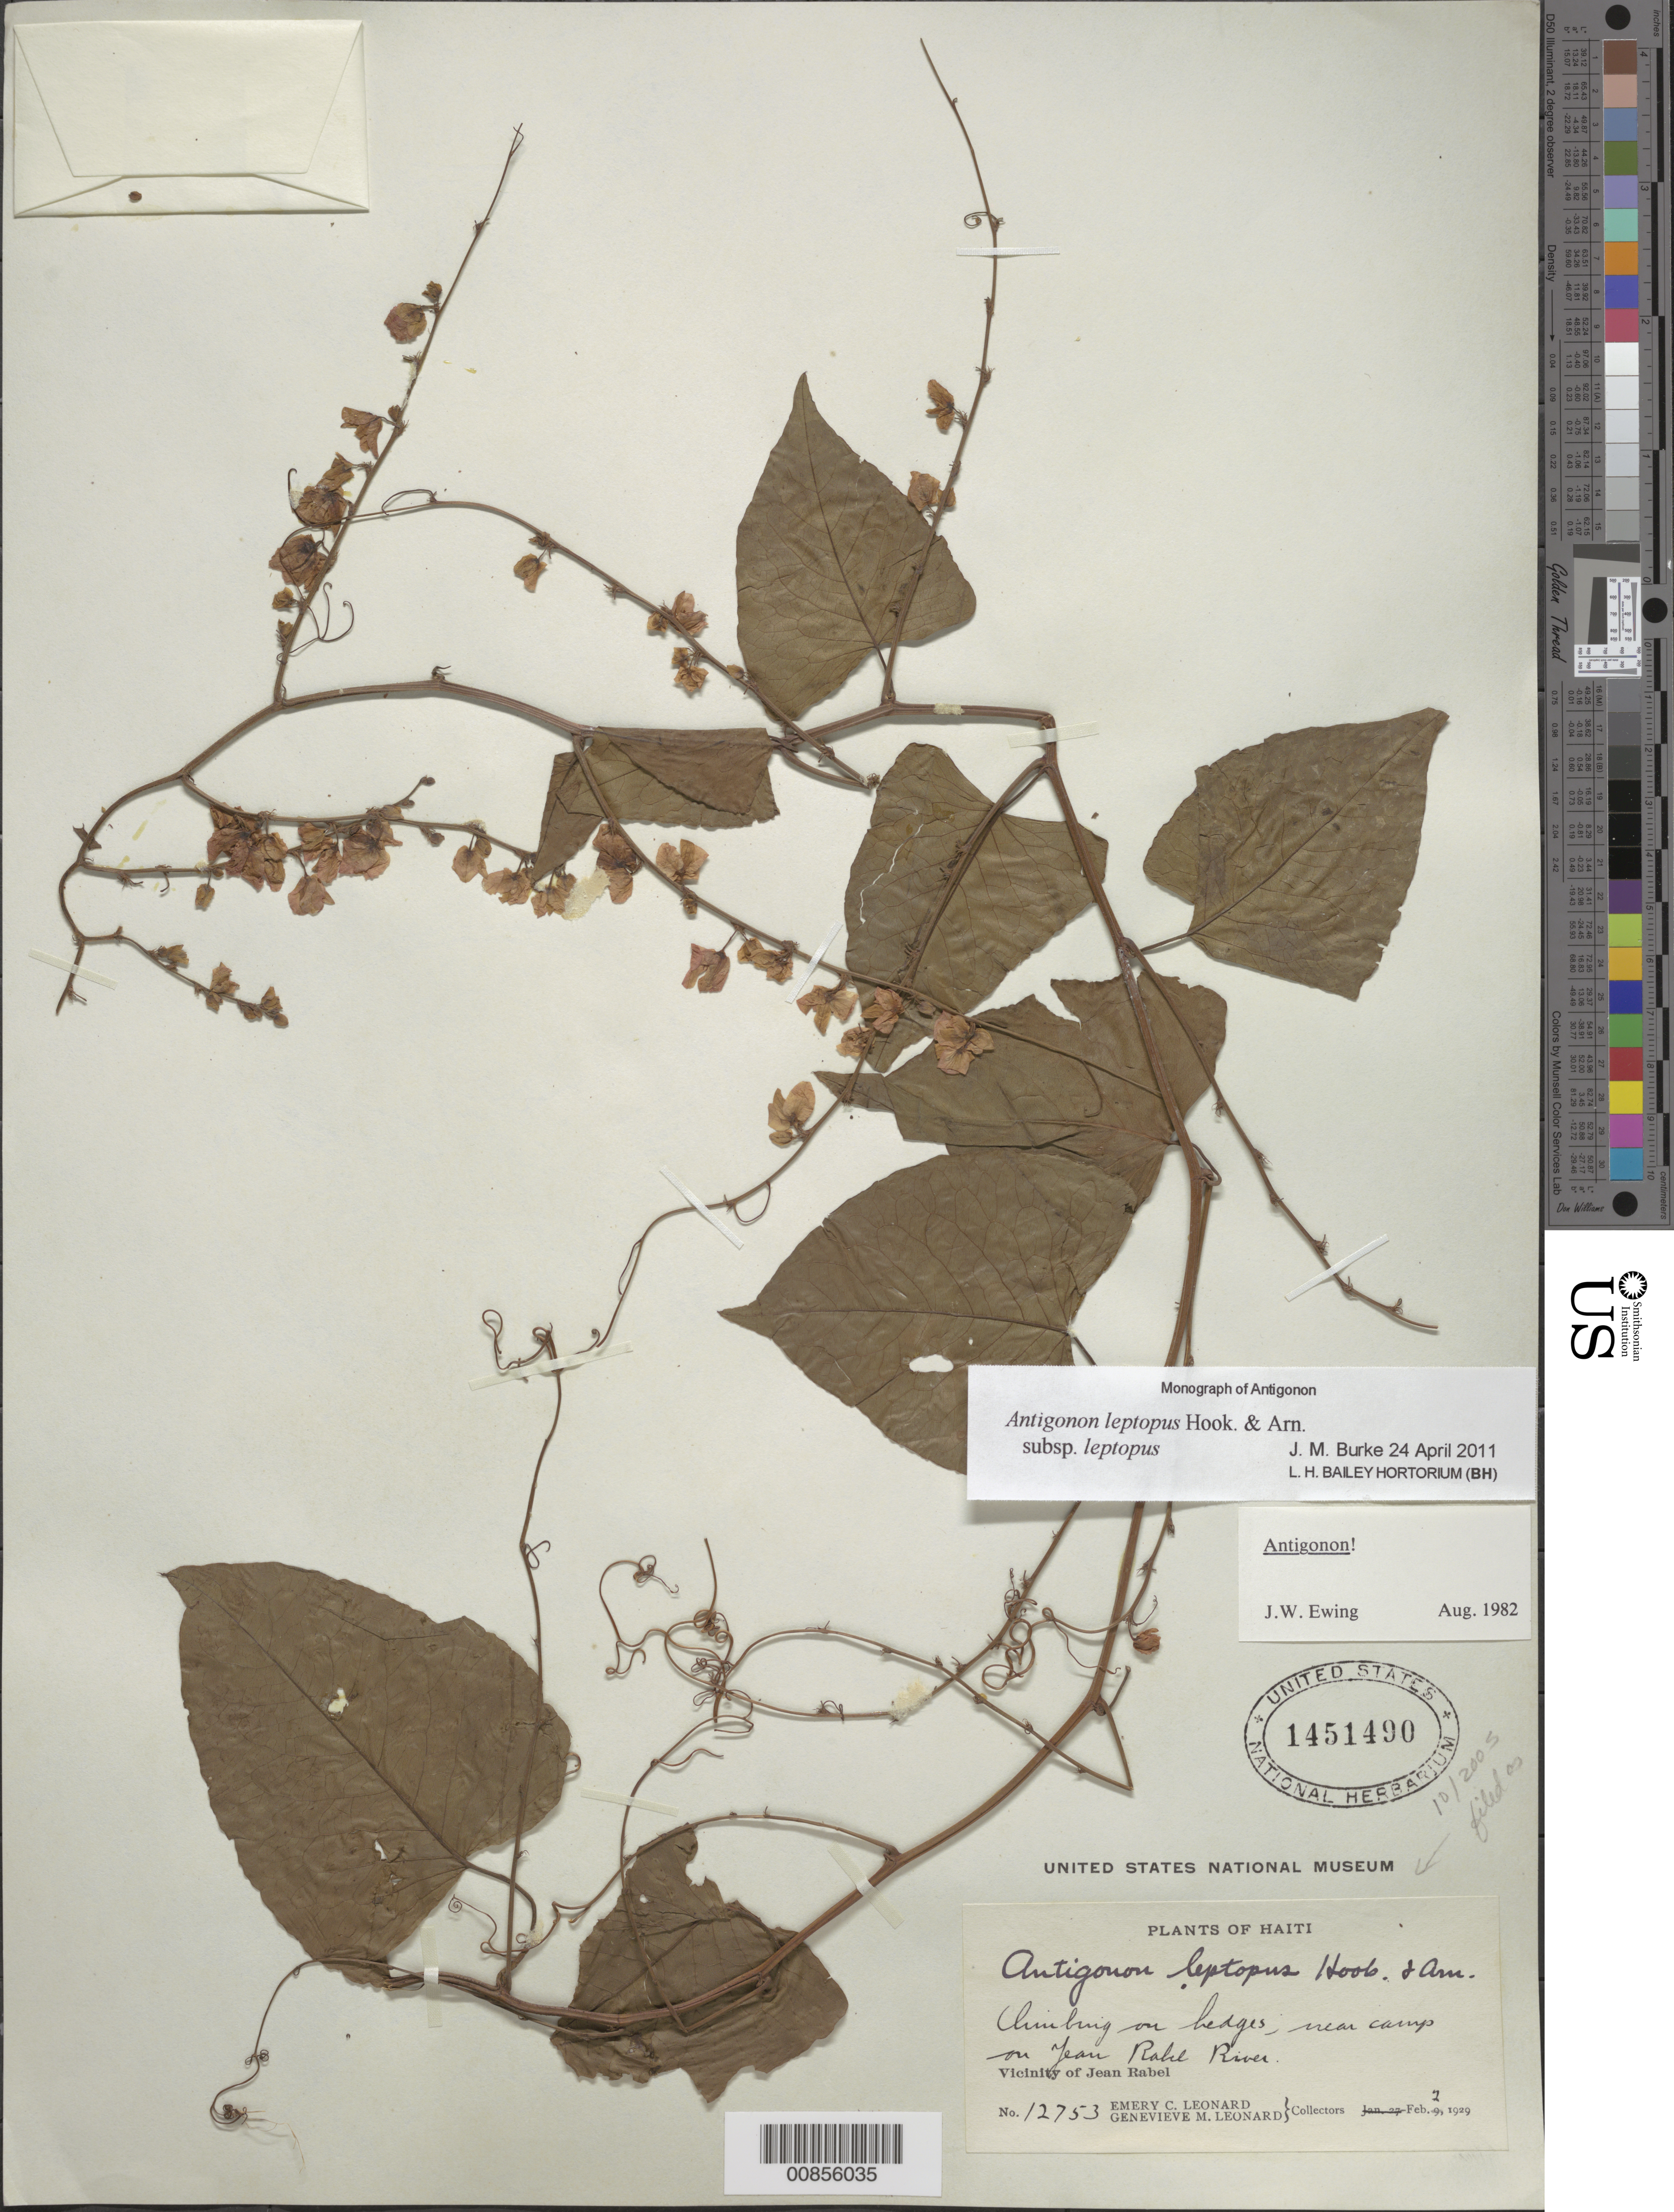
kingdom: Plantae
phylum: Tracheophyta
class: Magnoliopsida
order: Caryophyllales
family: Polygonaceae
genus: Antigonon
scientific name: Antigonon leptopus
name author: Hook. & Arn.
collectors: E. C. Leonard & G. M. Leonard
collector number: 12753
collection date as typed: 02 Feb 1929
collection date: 1929-02-02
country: Haiti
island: Hispaniola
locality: Vicinity of Jean Rabel. Near camp on Jean Rabel River.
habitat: On hedges.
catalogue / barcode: US 1451490